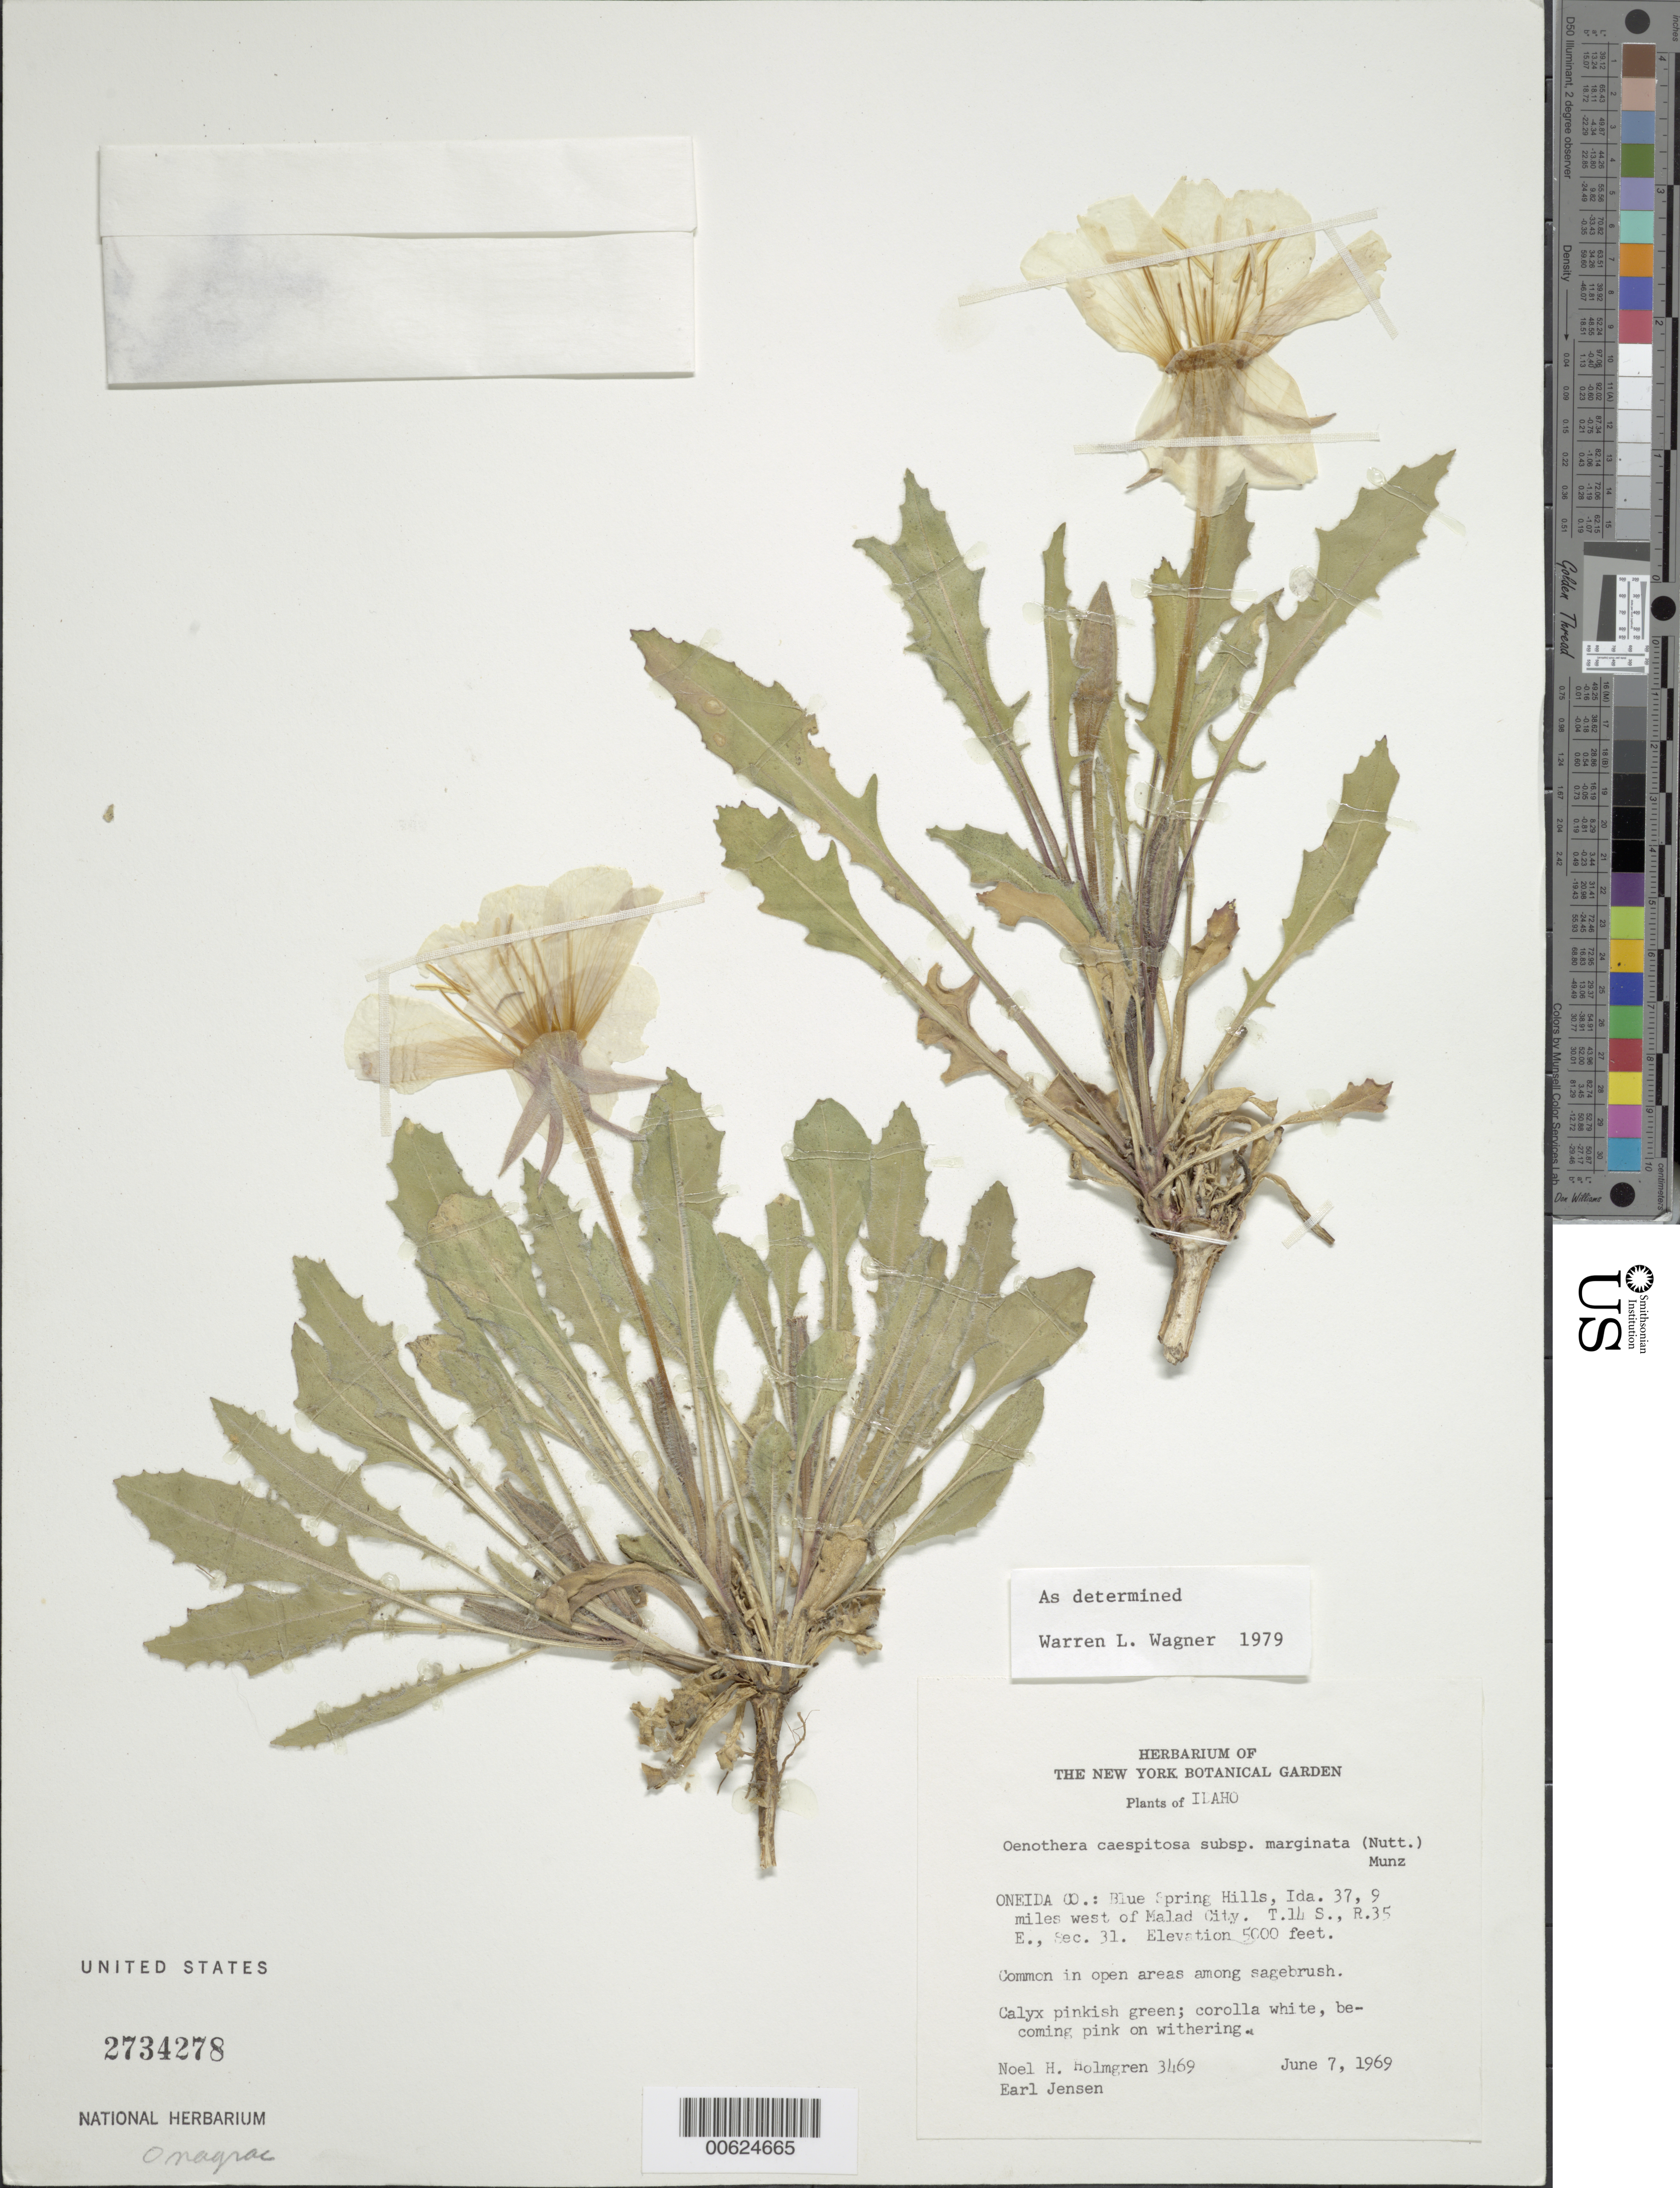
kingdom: Plantae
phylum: Tracheophyta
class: Magnoliopsida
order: Myrtales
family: Onagraceae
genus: Oenothera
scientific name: Oenothera cespitosa subsp. marginata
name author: (Nutt. ex Hook. & Arn.) Munz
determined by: Wagner, W. L., (BOT), Smithsonian Institution - National Museum of Natural History (UNITED STATES)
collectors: N. H. Holmgren & E. Jensen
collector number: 3469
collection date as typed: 07 Jun 1969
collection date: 1969-06-07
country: United States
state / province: Idaho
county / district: Oneida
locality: Blue Spring Hills, Ida, W of Malad City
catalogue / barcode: US 2734278